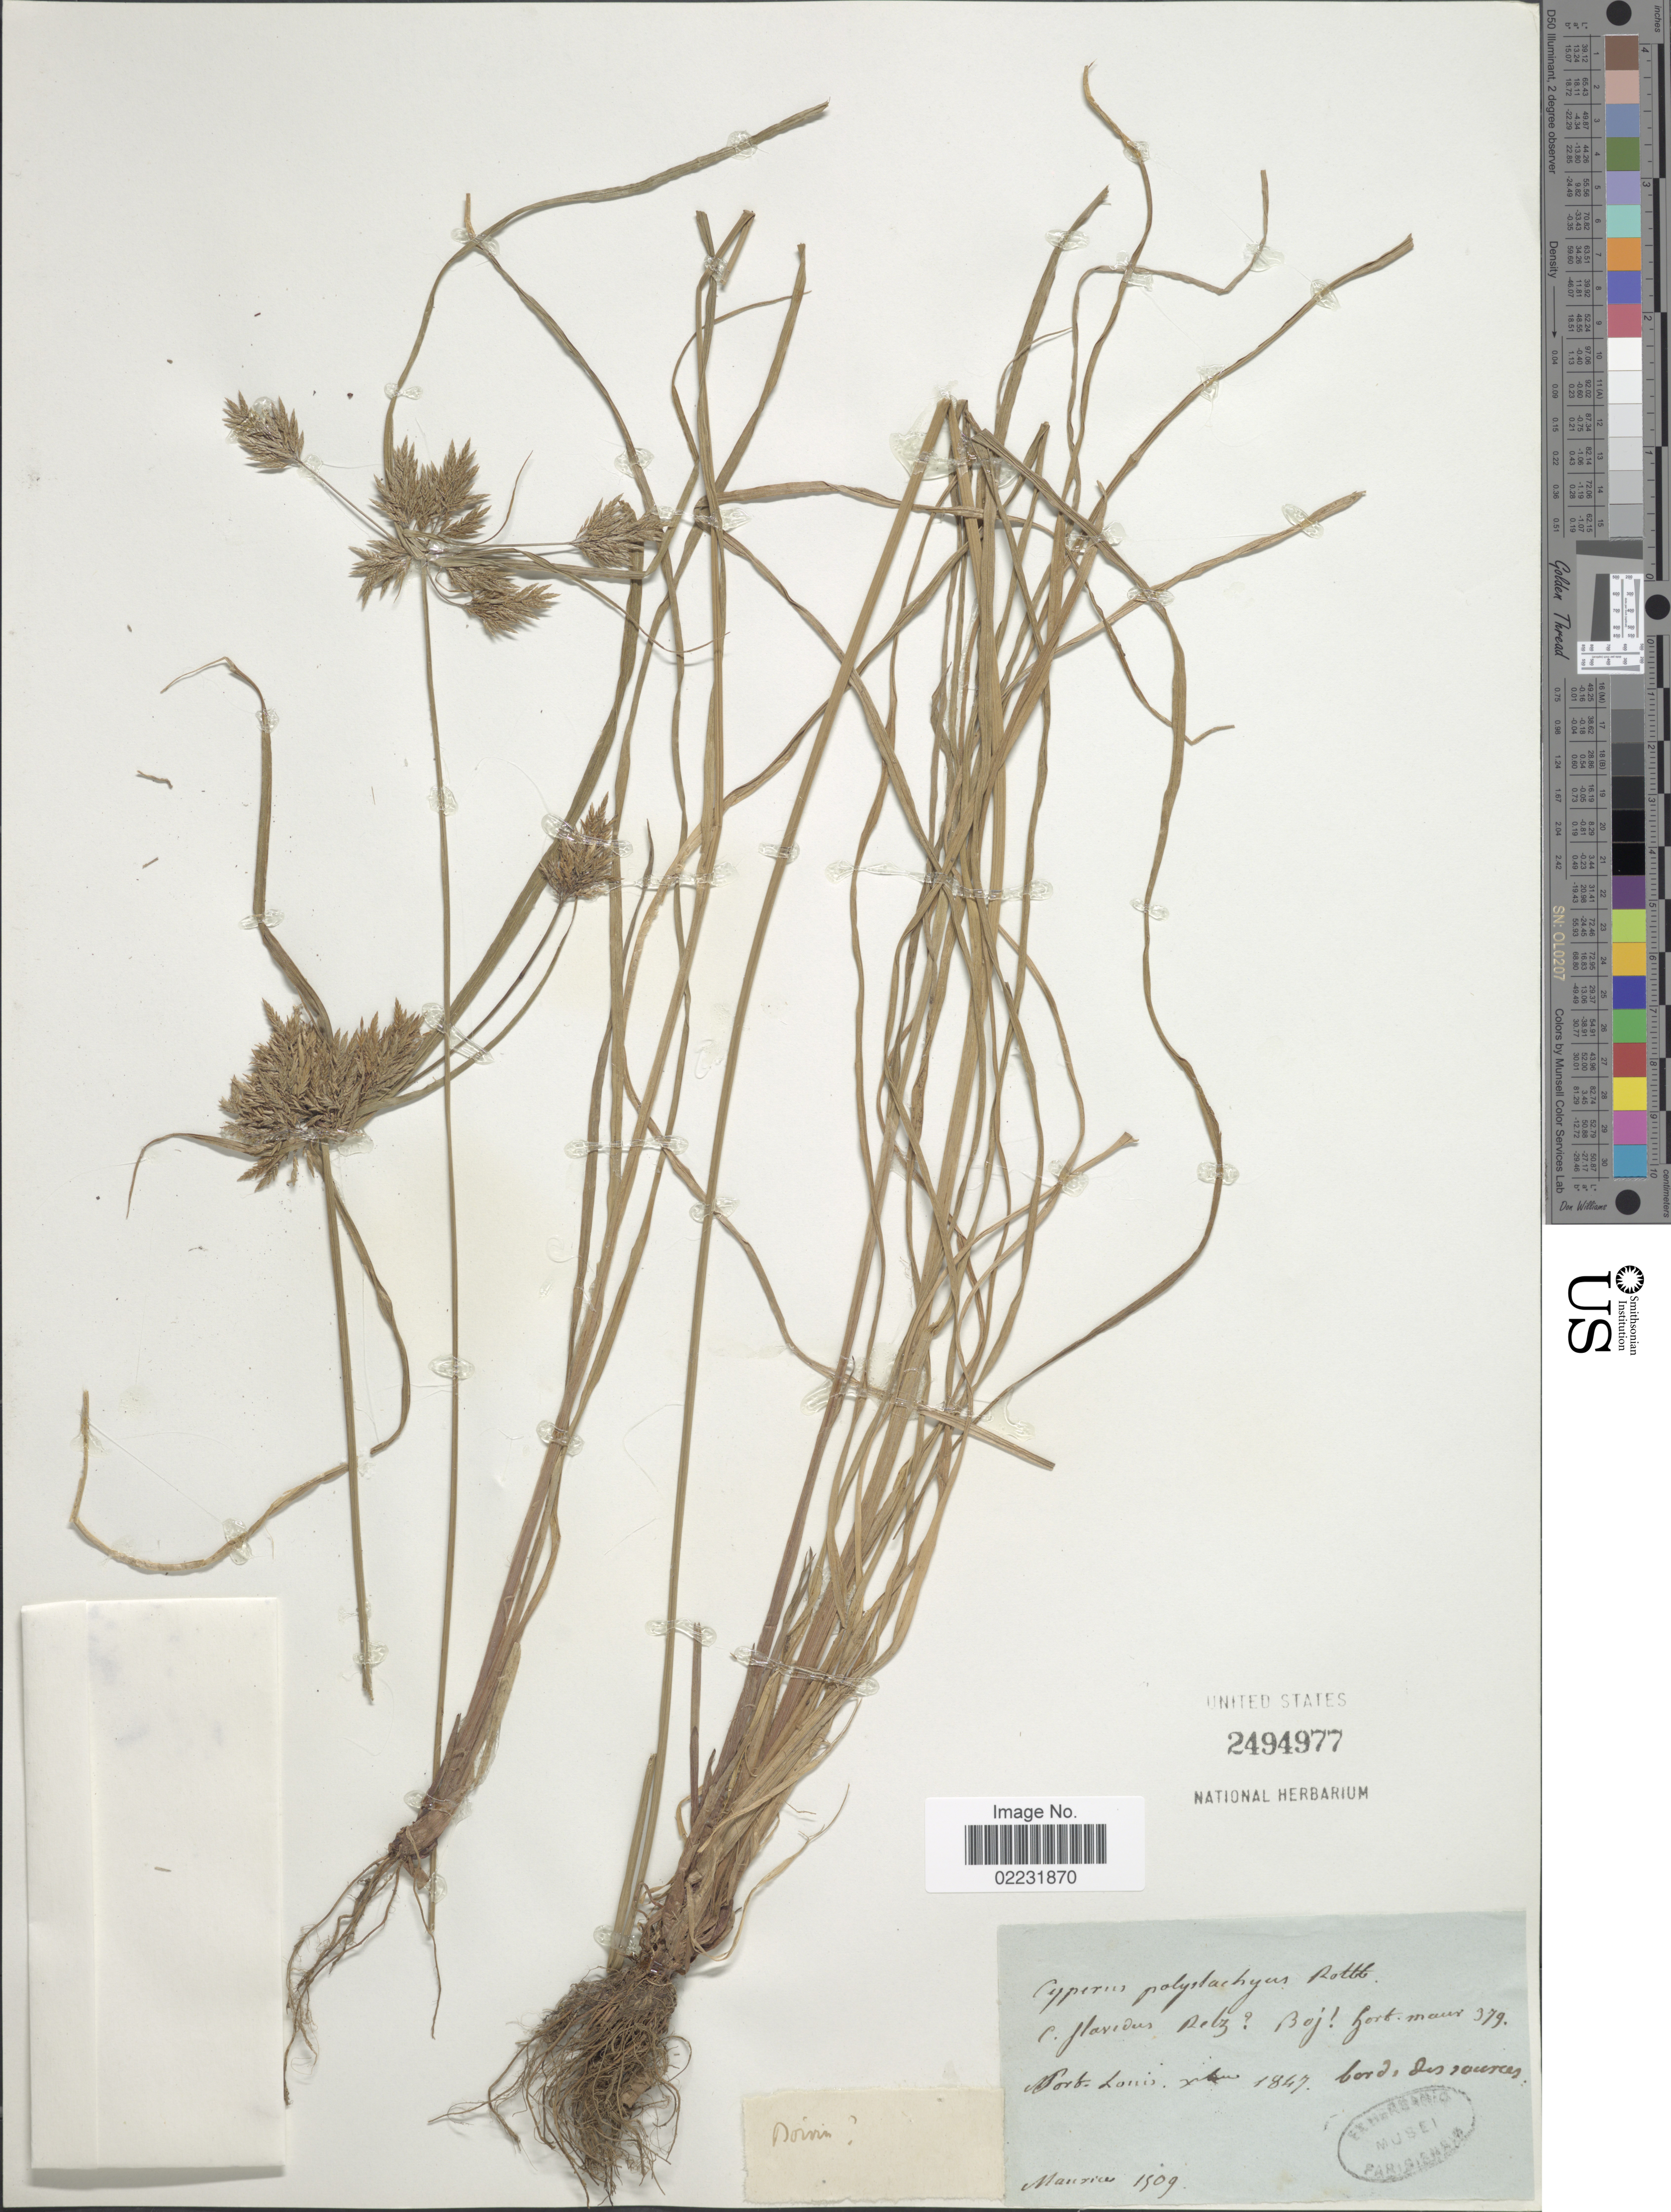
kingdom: Plantae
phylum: Tracheophyta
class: Liliopsida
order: Poales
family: Cyperaceae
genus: Cyperus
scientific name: Cyperus polystachyos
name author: Rottb.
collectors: Maurice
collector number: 1909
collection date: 1847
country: Mauritius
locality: Port Louis, bord des soures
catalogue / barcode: US 2494977